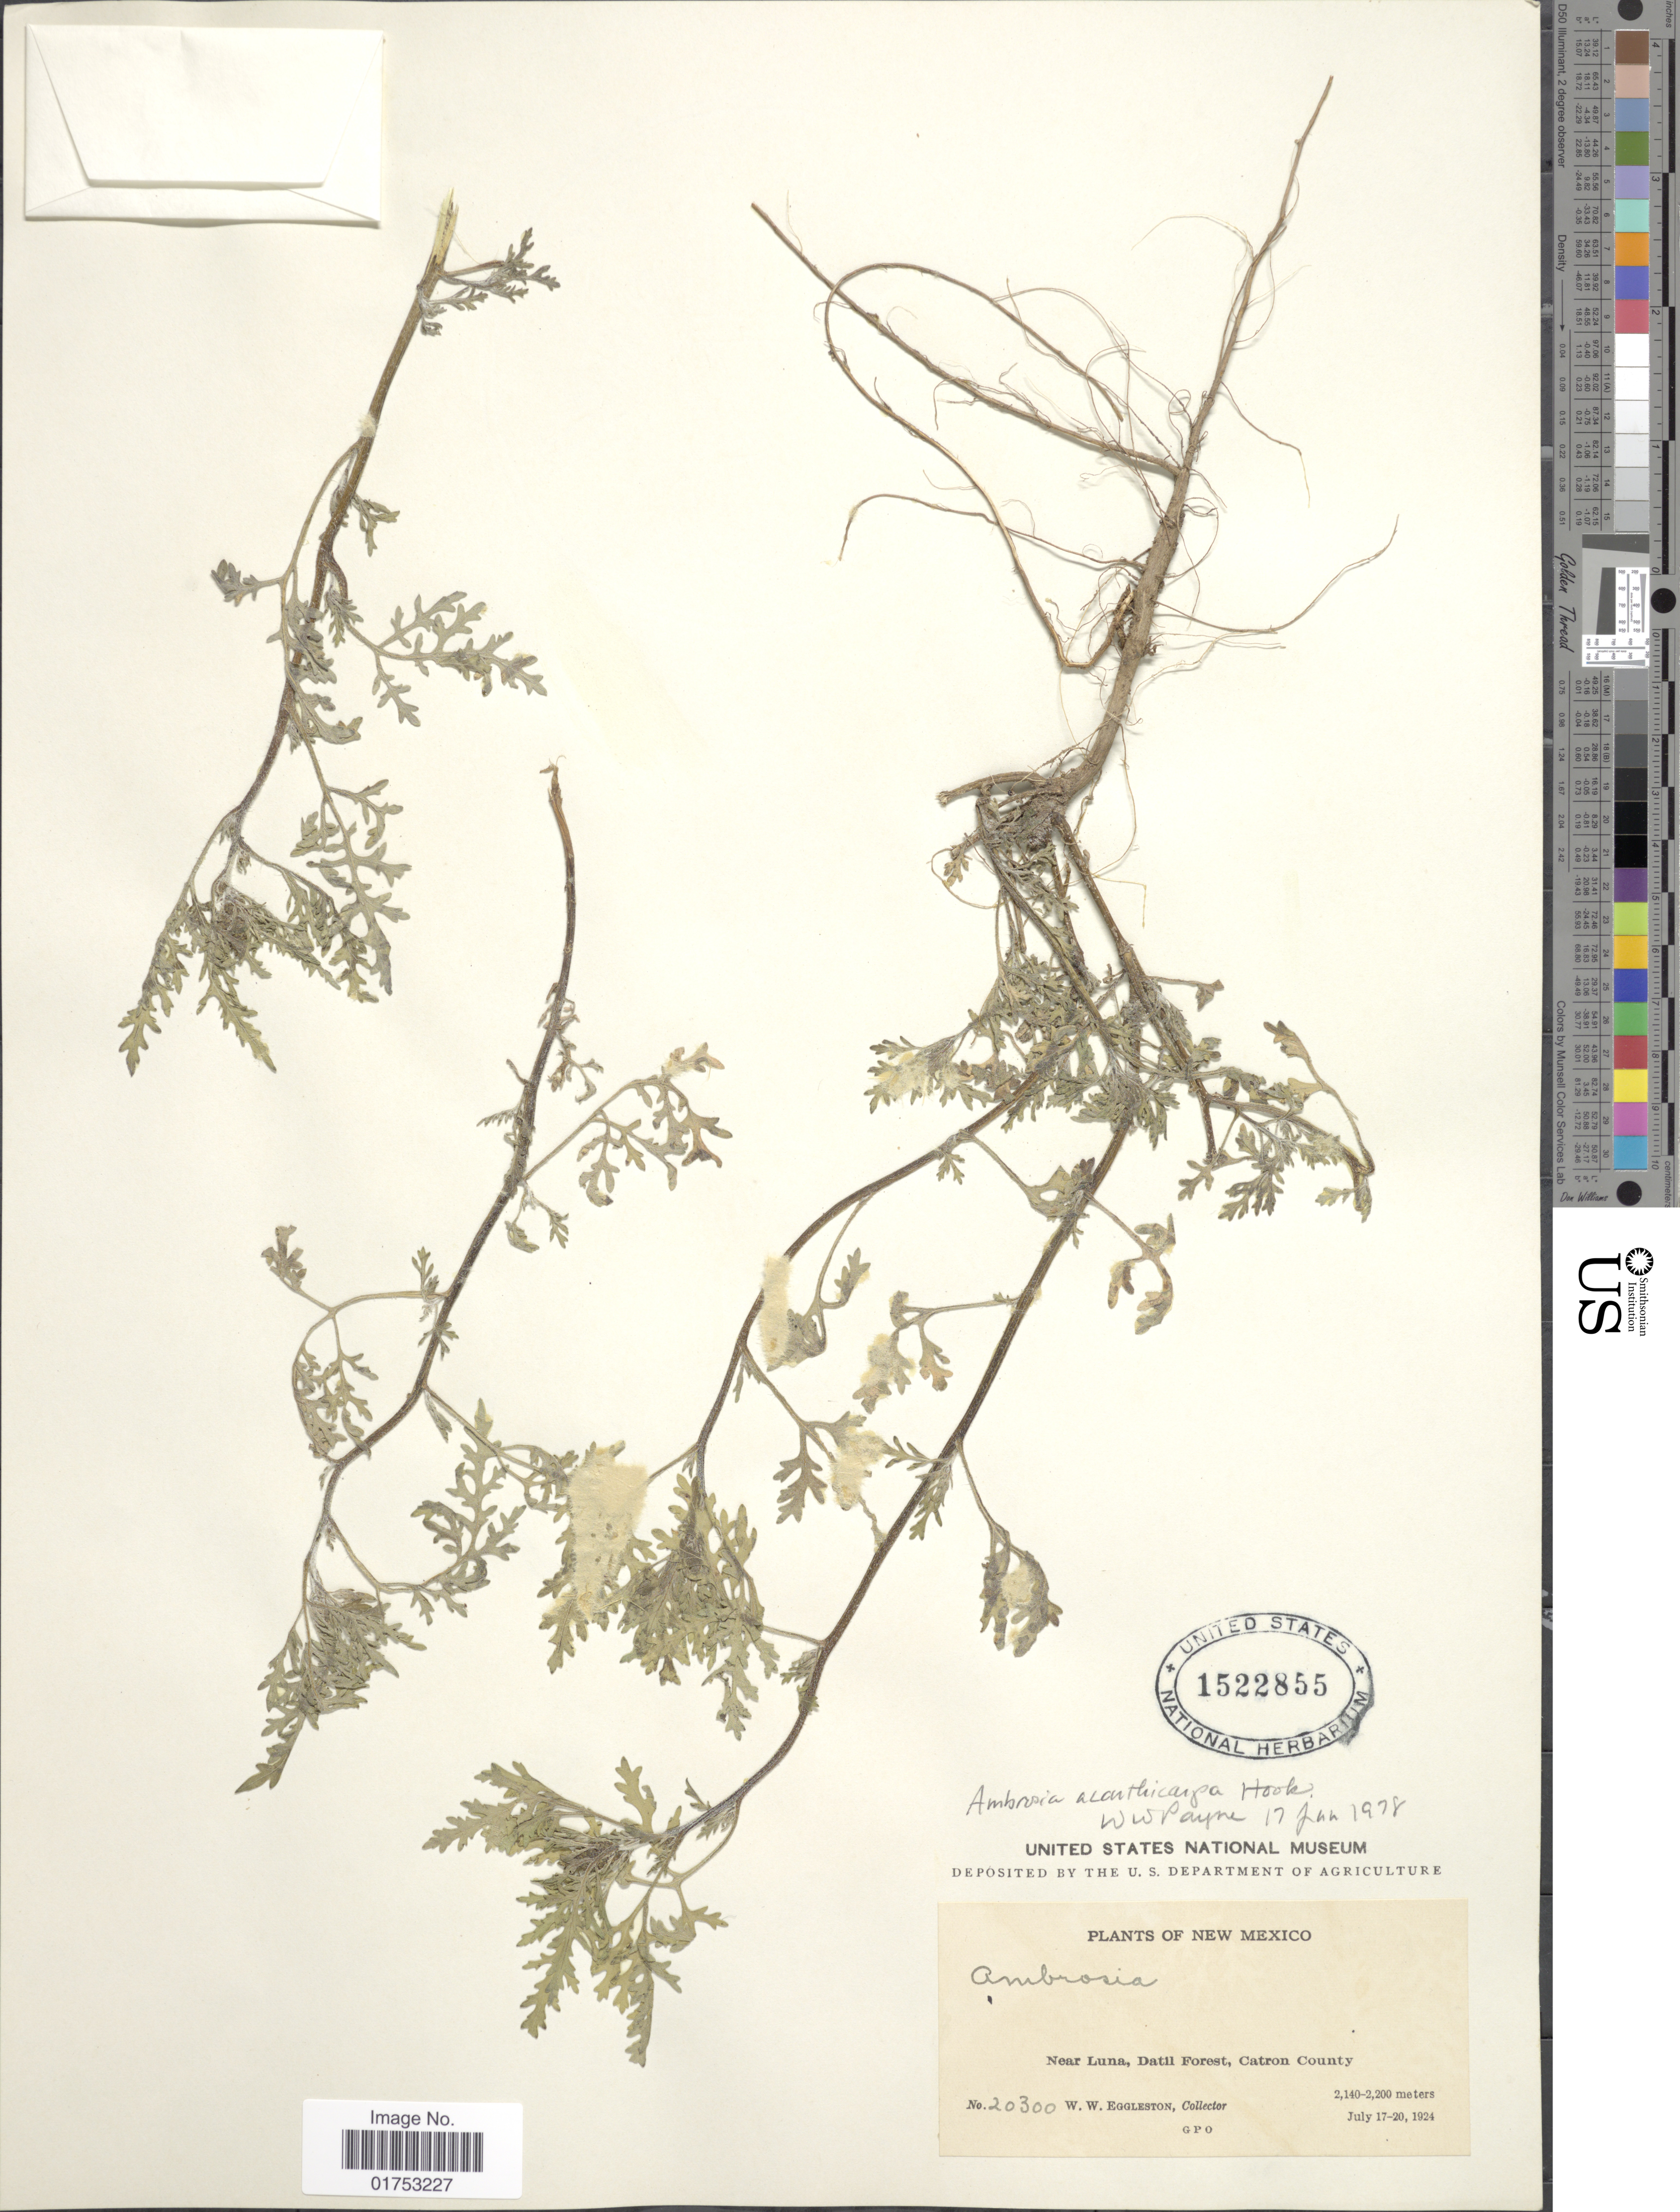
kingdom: Plantae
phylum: Tracheophyta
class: Magnoliopsida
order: Asterales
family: Asteraceae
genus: Ambrosia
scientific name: Ambrosia acanthicarpa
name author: Hook.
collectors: W. W. Eggleston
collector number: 20300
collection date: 1924-07-17/1924-07-20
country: United States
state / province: New Mexico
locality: Near Luna, Datil Forest, Catron County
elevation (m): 2140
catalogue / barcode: US 1522855